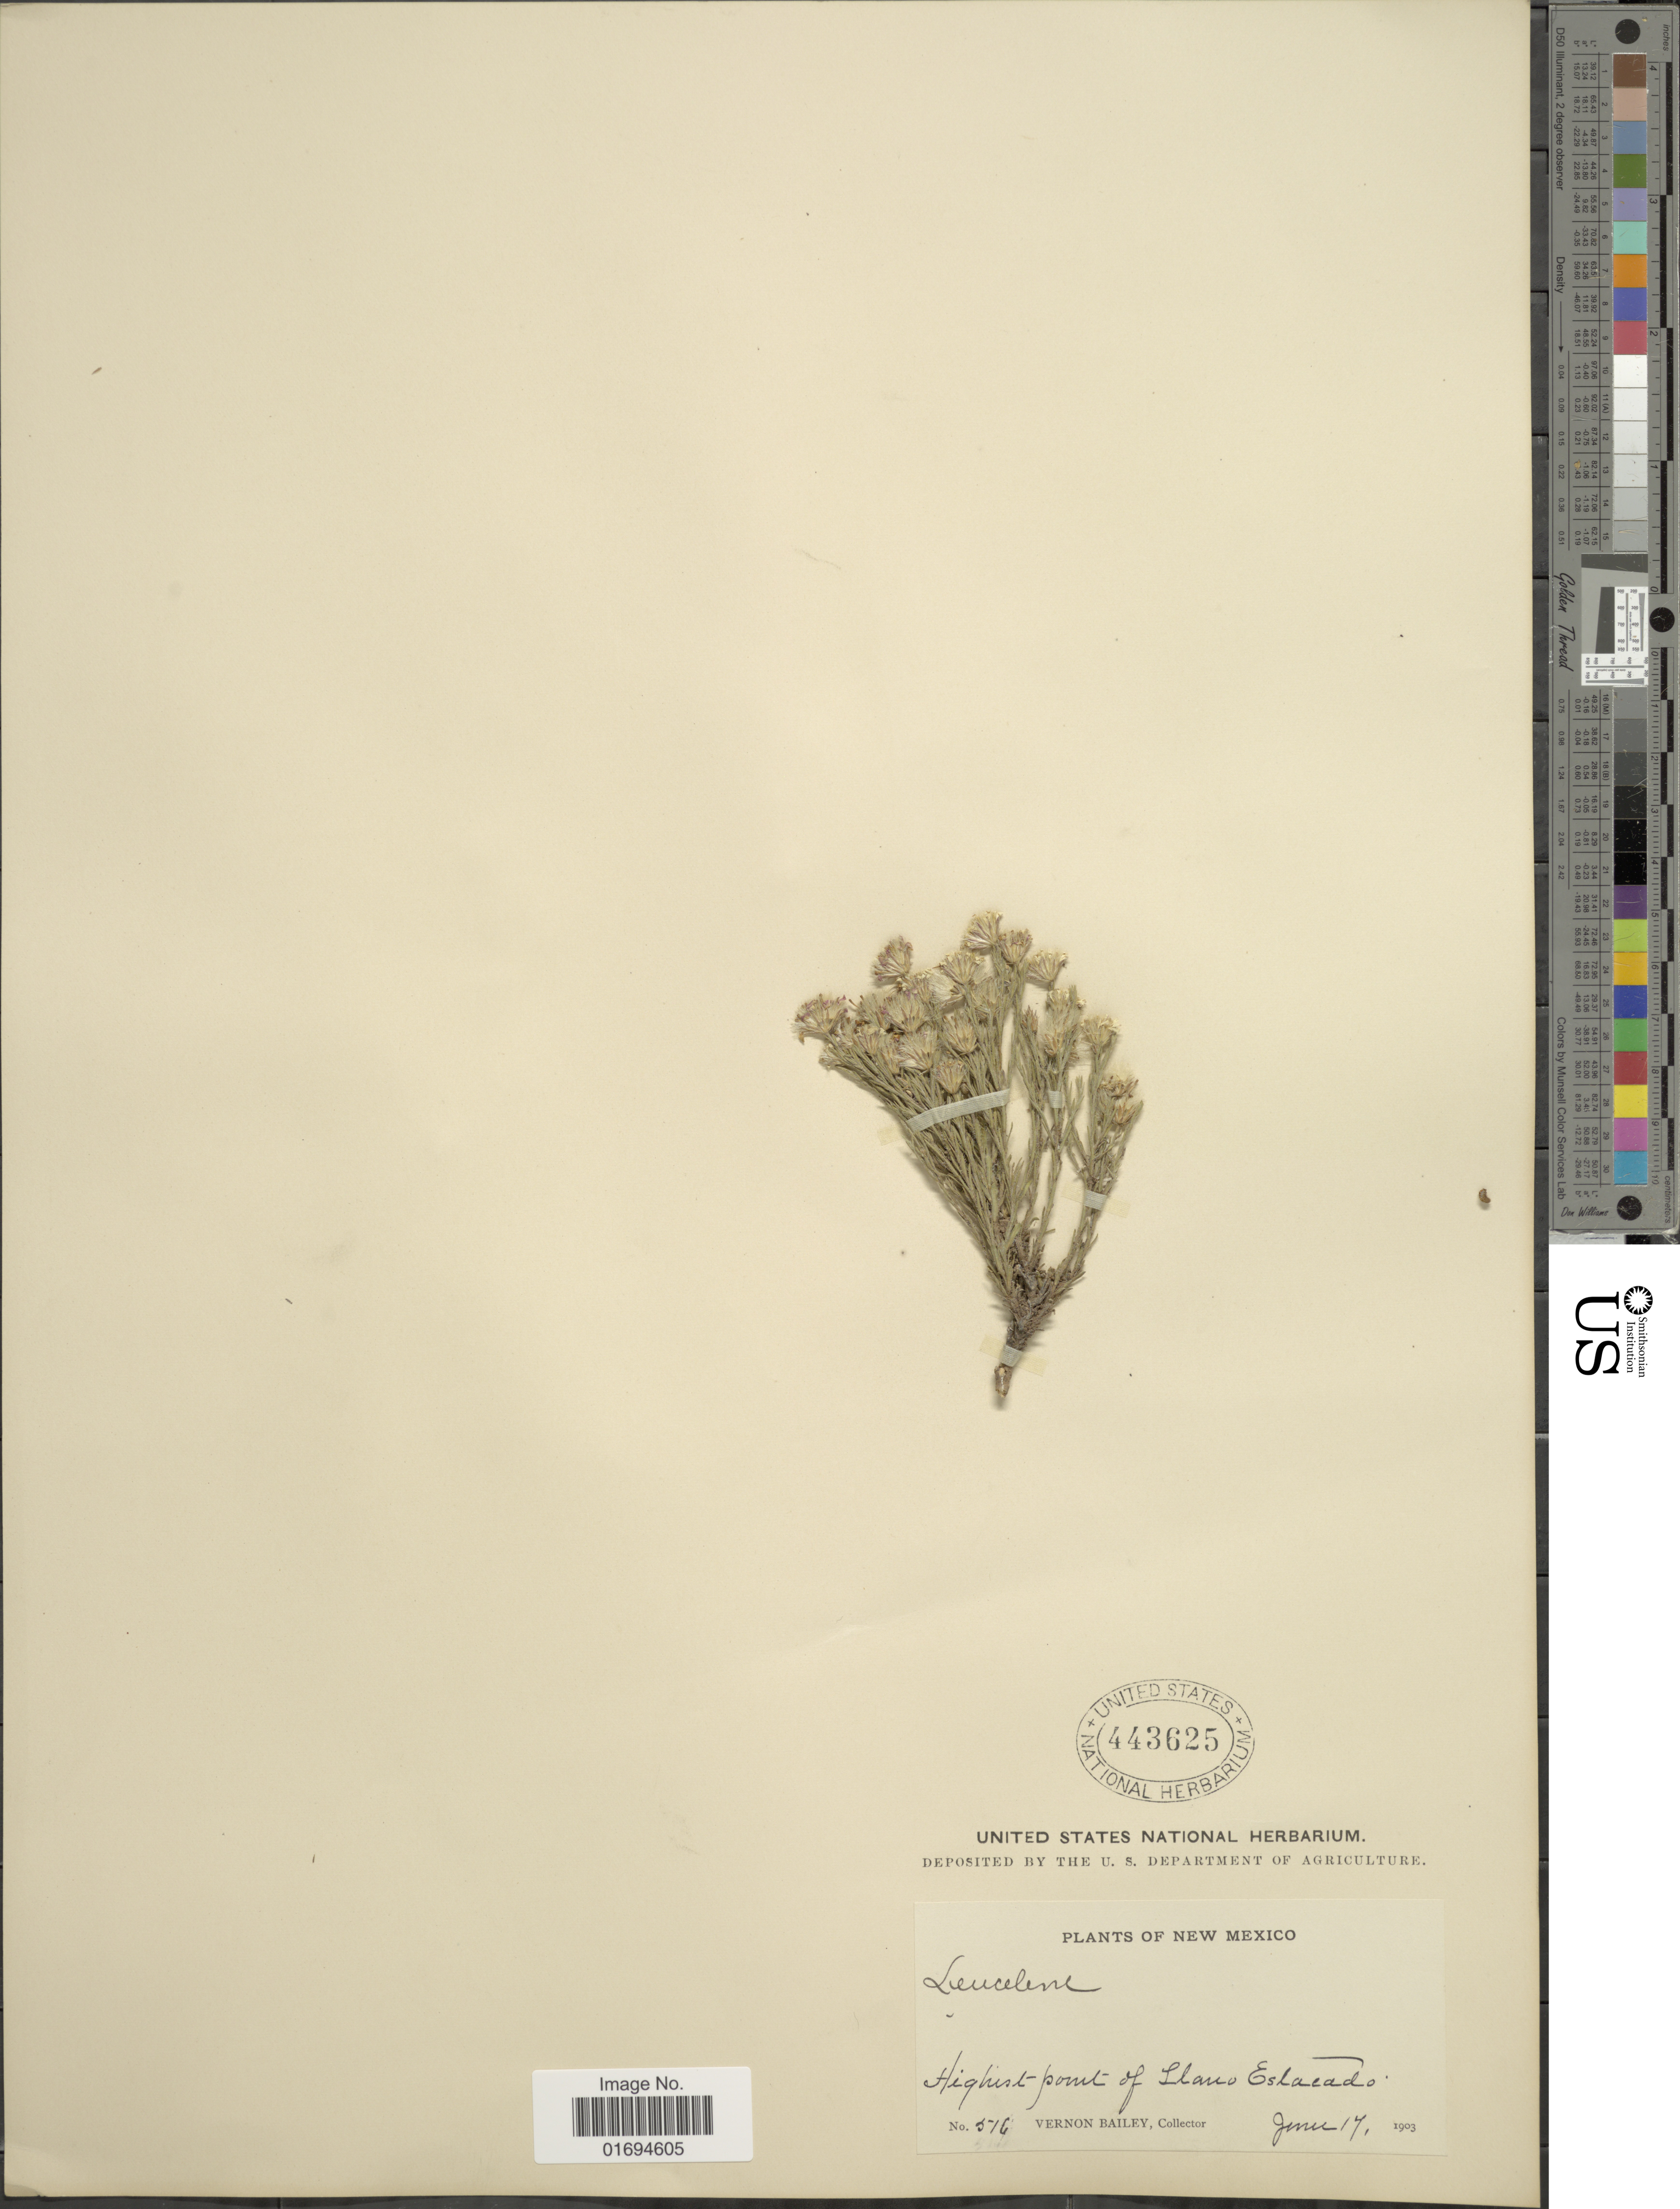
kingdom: Plantae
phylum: Tracheophyta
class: Magnoliopsida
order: Asterales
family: Asteraceae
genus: Chaetopappa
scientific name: Chaetopappa ericoides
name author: (Torr.) G.L. Nesom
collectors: V. O. Bailey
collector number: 516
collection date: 1903-06-17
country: United States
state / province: New Mexico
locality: Highest point of Llano Estacado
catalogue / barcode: US 443625